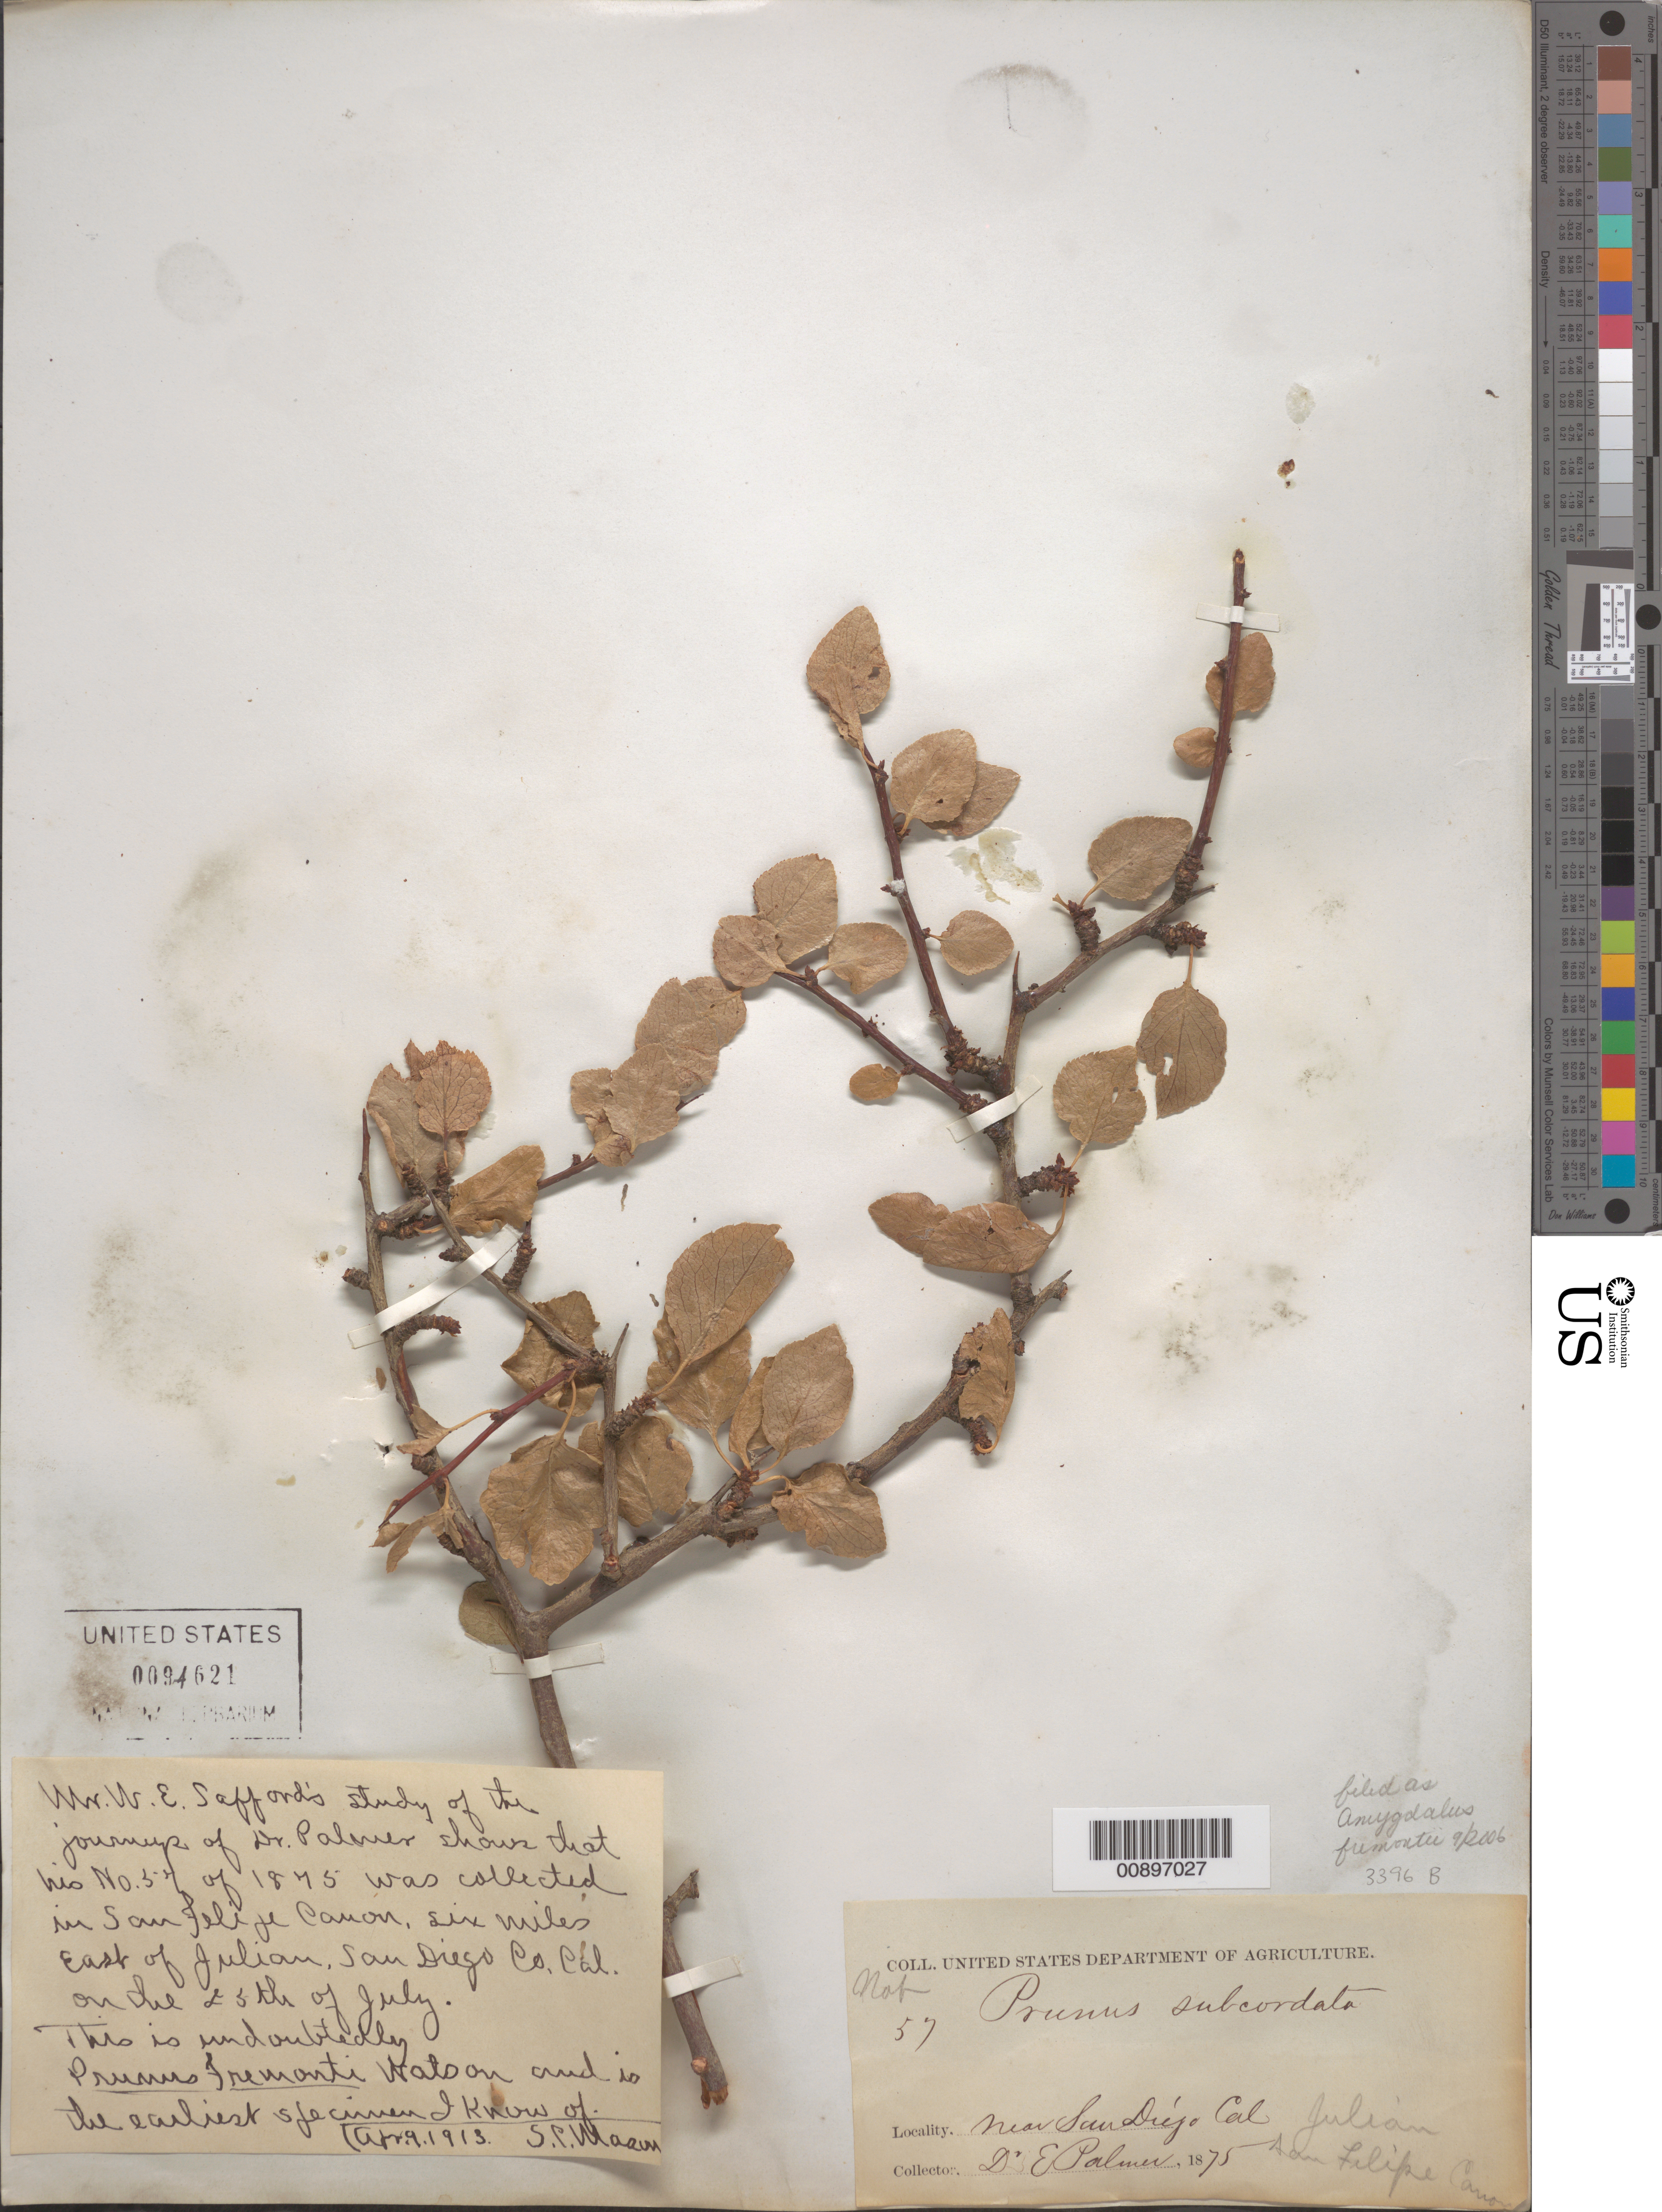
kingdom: Plantae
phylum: Tracheophyta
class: Magnoliopsida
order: Rosales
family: Rosaceae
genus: Prunus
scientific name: Prunus fremontii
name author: S. Watson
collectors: E. Palmer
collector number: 57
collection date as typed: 25 Jul 1875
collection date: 1875-07-25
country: United States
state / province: California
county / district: San Diego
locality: San Felipe Cañon, six miles east of Julian, San Diego County. California.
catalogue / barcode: US 94621